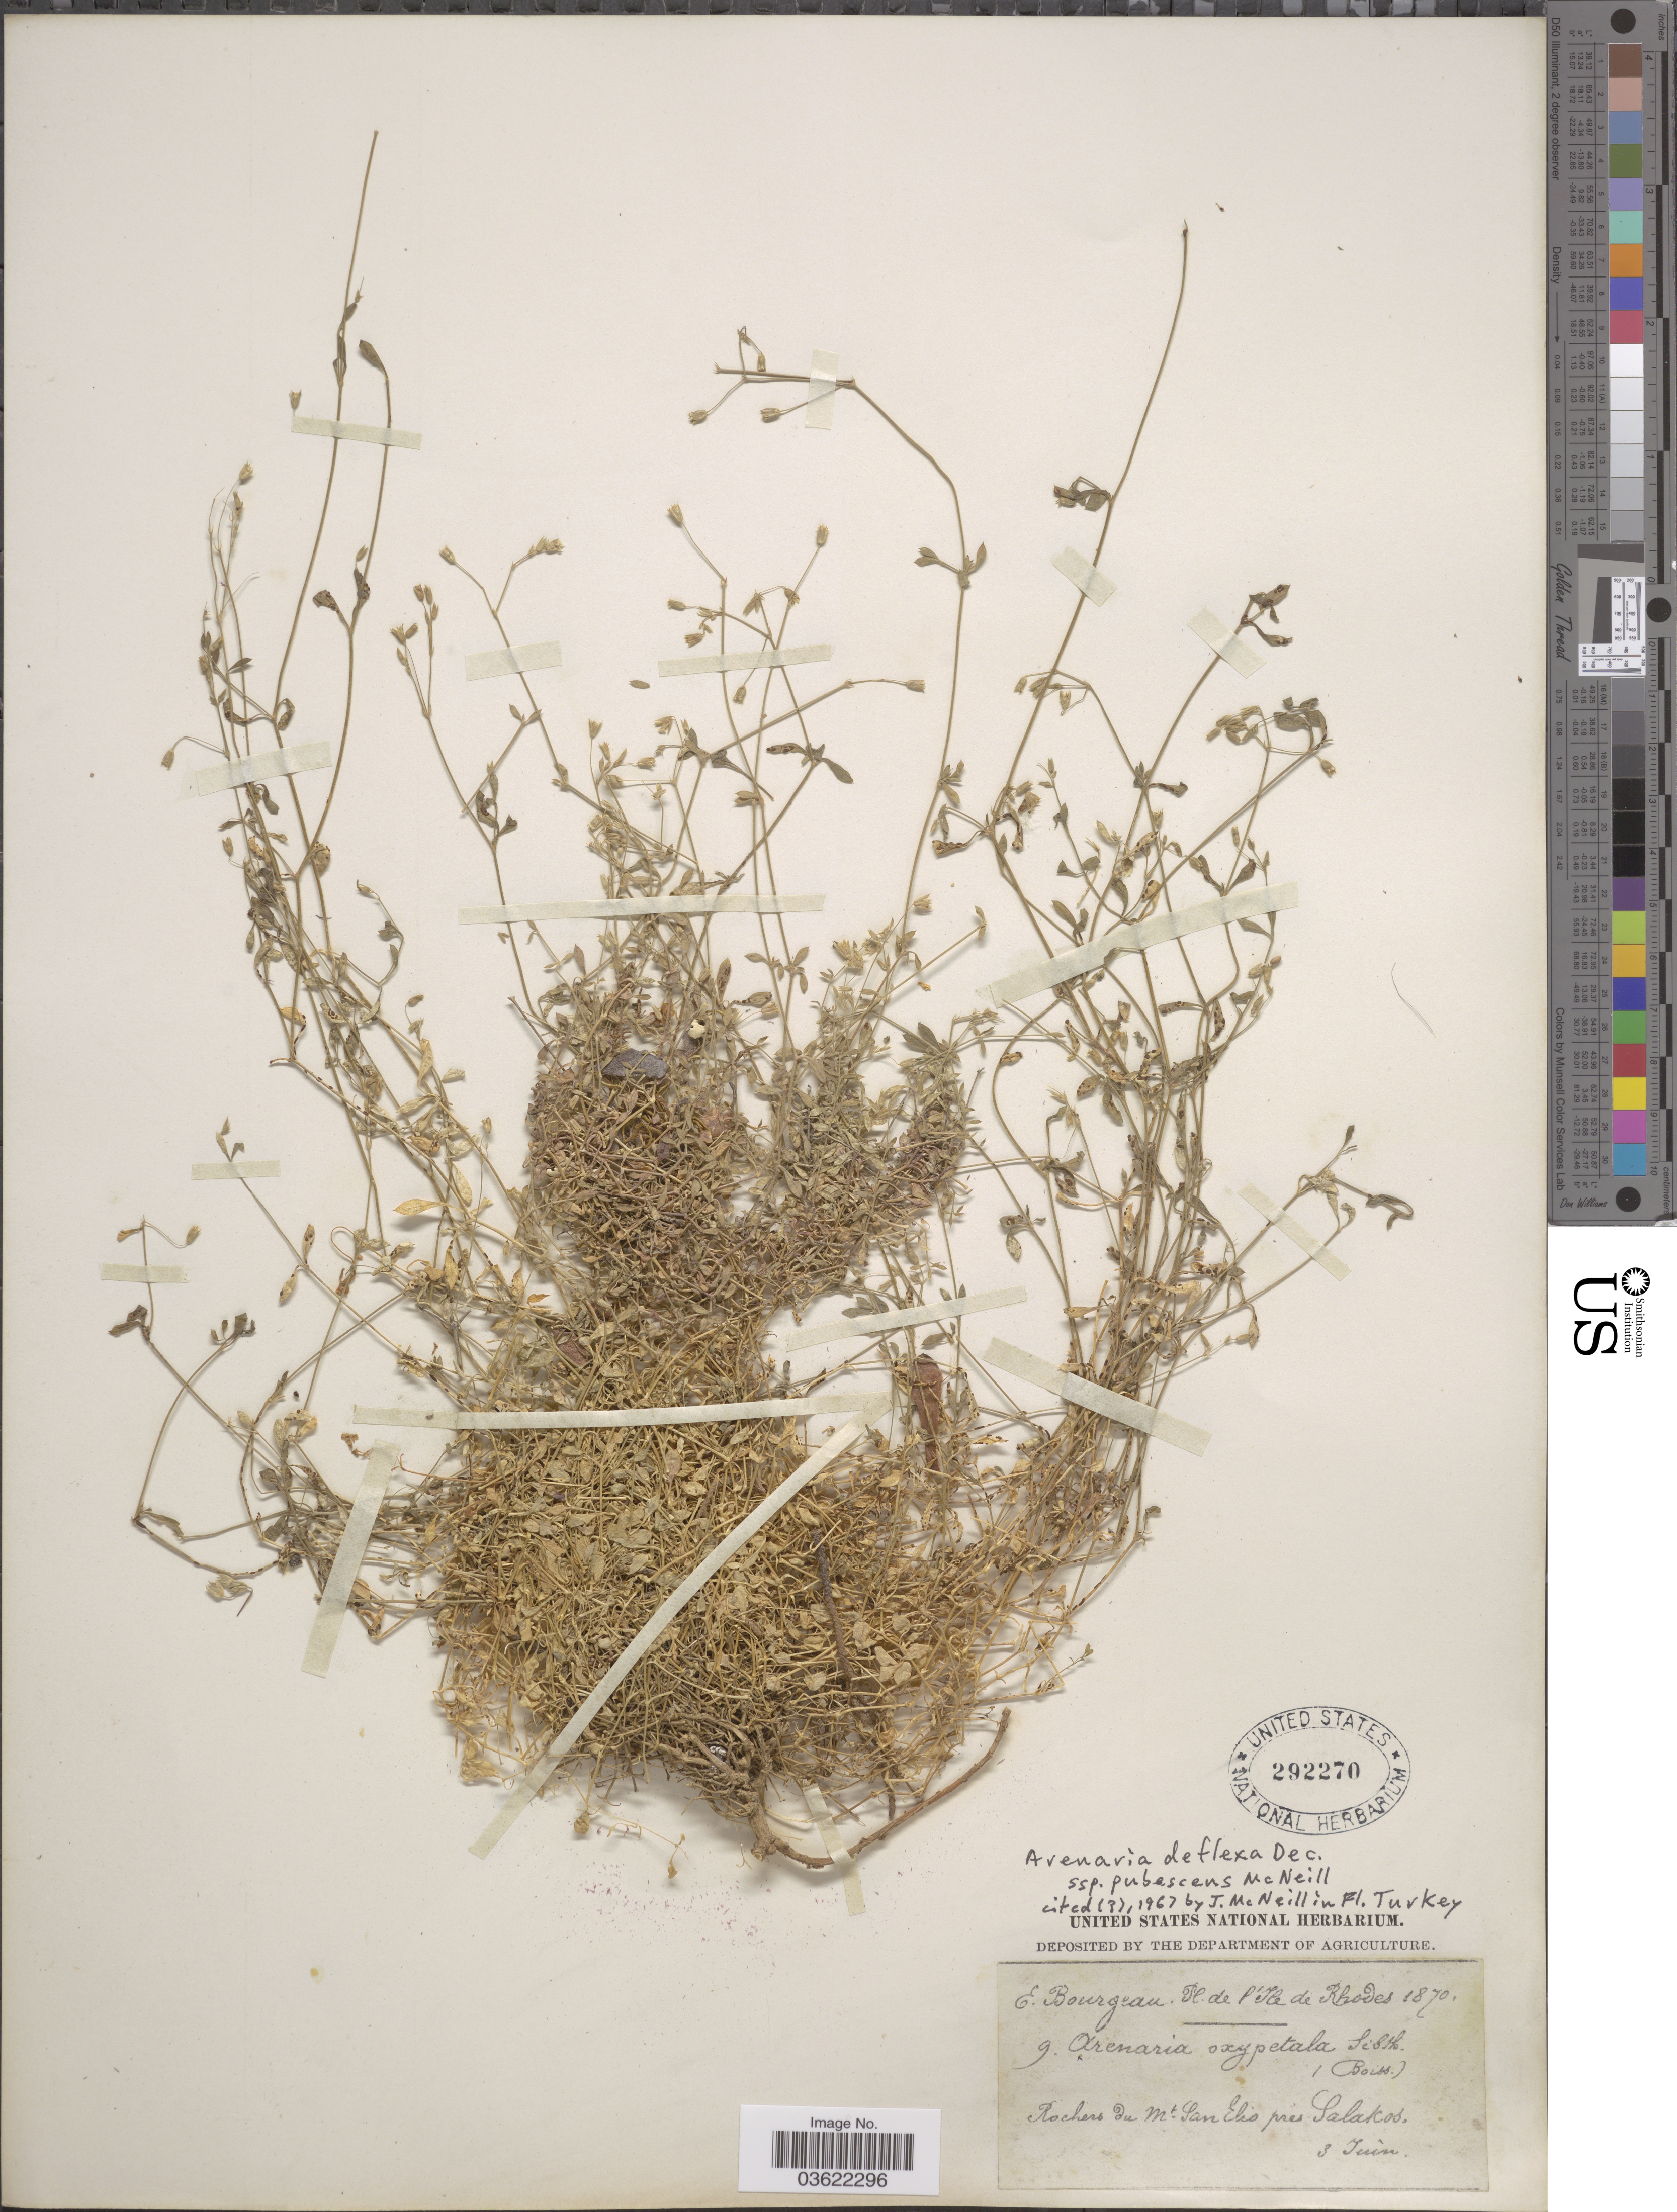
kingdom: Plantae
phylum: Tracheophyta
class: Magnoliopsida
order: Caryophyllales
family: Caryophyllaceae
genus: Arenaria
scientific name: Arenaria deflexa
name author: Decne.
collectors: E. Bourgeau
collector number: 9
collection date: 1870-06-03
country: Greece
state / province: South Aegean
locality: Ile de Rhodes. Rochers du Mt. San Elis pres Salakos.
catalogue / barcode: US 292270